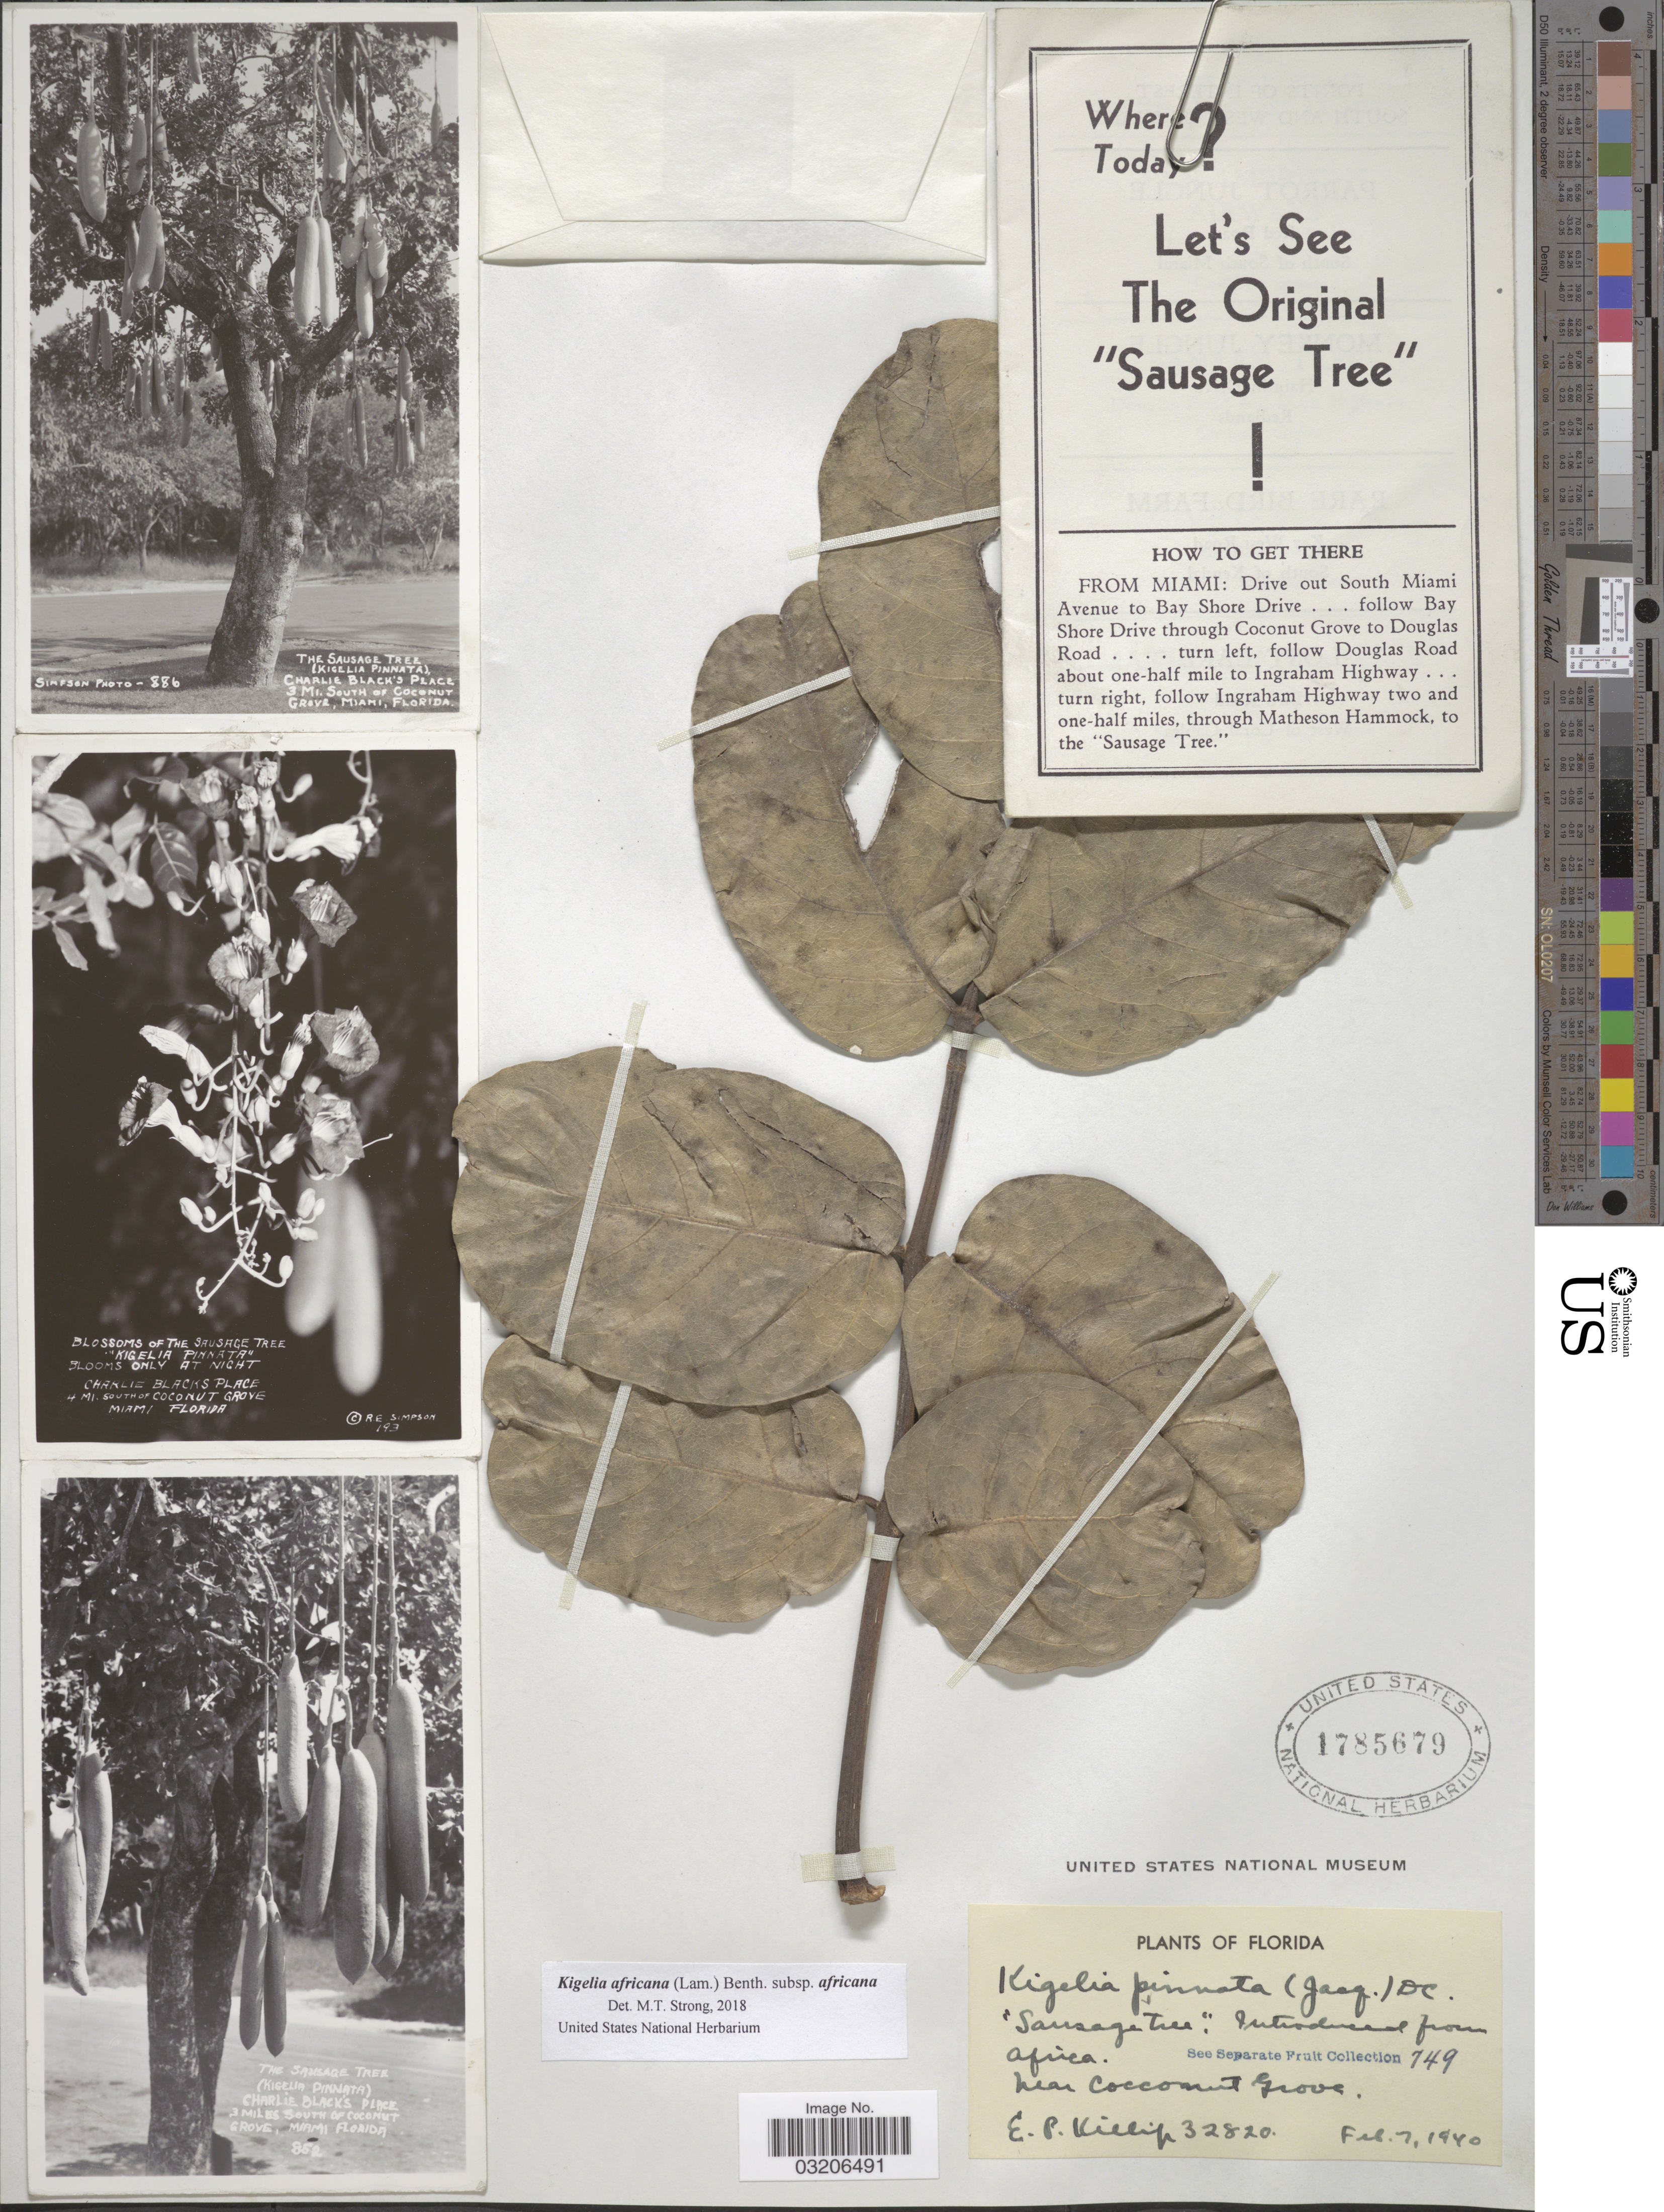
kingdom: Plantae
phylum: Tracheophyta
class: Magnoliopsida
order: Lamiales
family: Bignoniaceae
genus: Kigelia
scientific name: Kigelia africana subsp. africana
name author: (Lam.) Benth.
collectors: E. P. Killip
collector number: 32820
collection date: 1940-02-07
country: United States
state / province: Florida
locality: Near Cocconut Grove.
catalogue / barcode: US 1785679